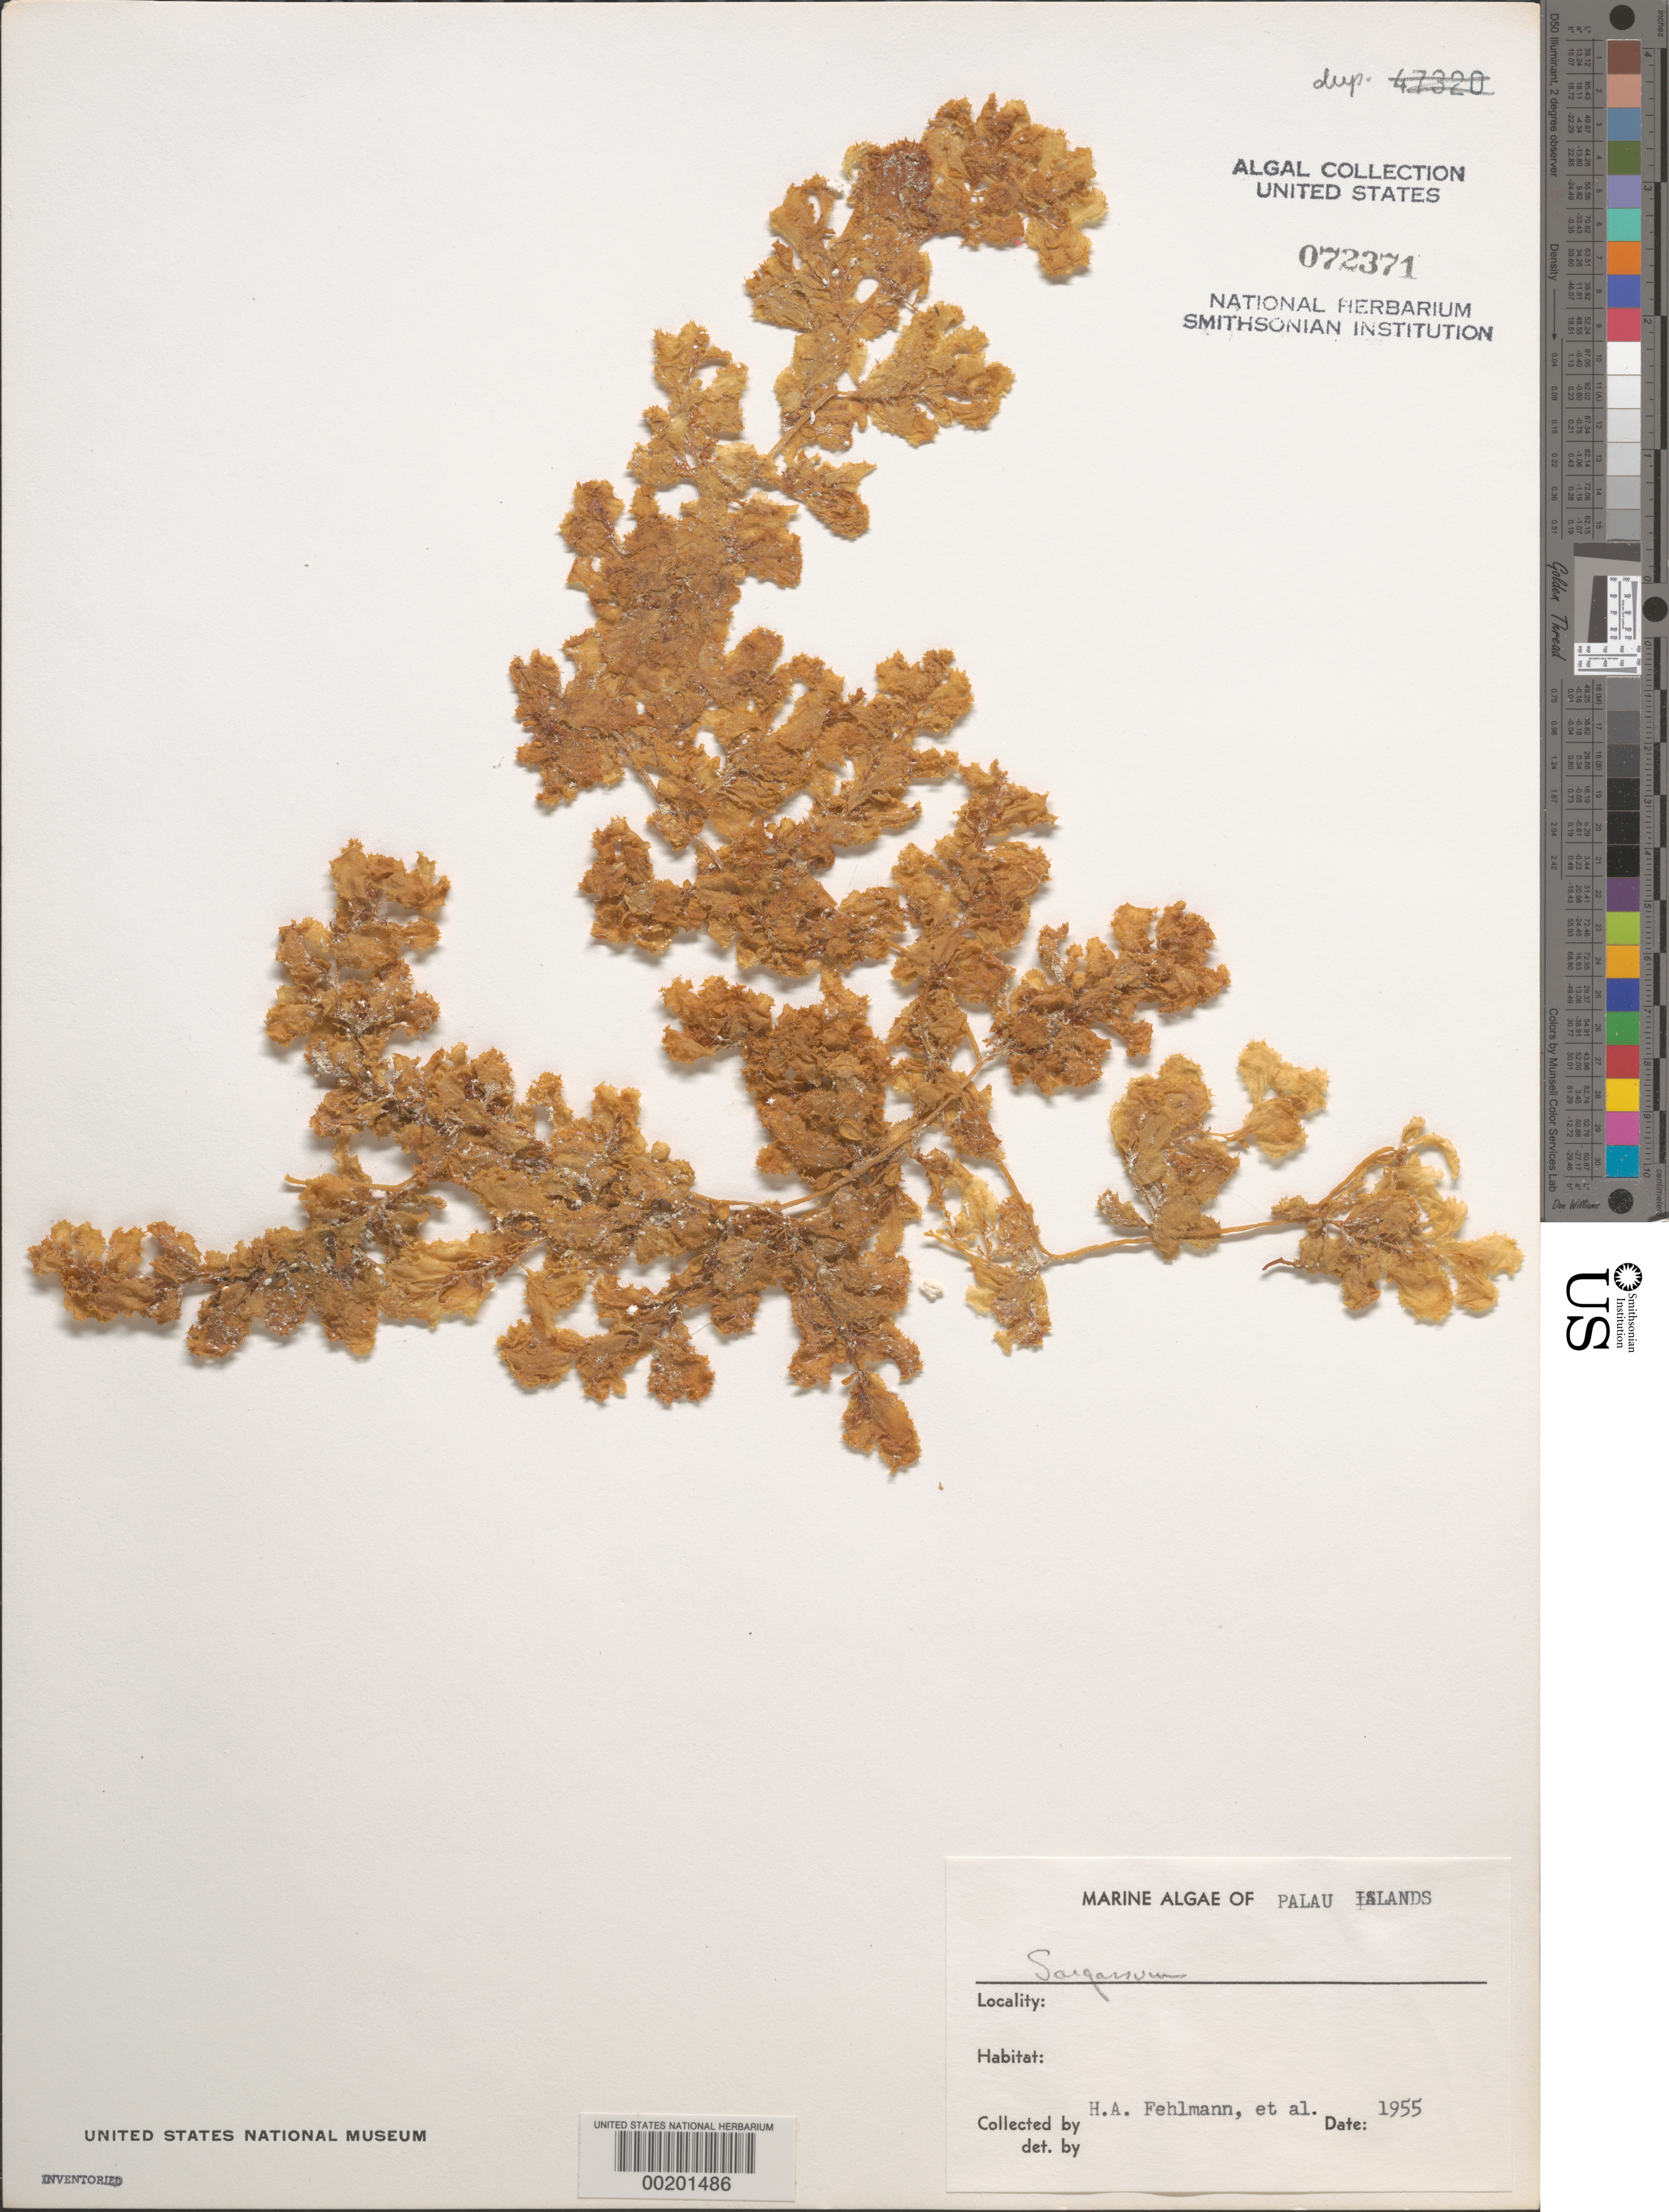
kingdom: Chromista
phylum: Ochrophyta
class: Phaeophyceae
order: Fucales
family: Sargassaceae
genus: Sargassum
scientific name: Sargassum sp.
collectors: H. Fehlmann et al.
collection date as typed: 1955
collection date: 1955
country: Palau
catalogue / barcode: US 72371